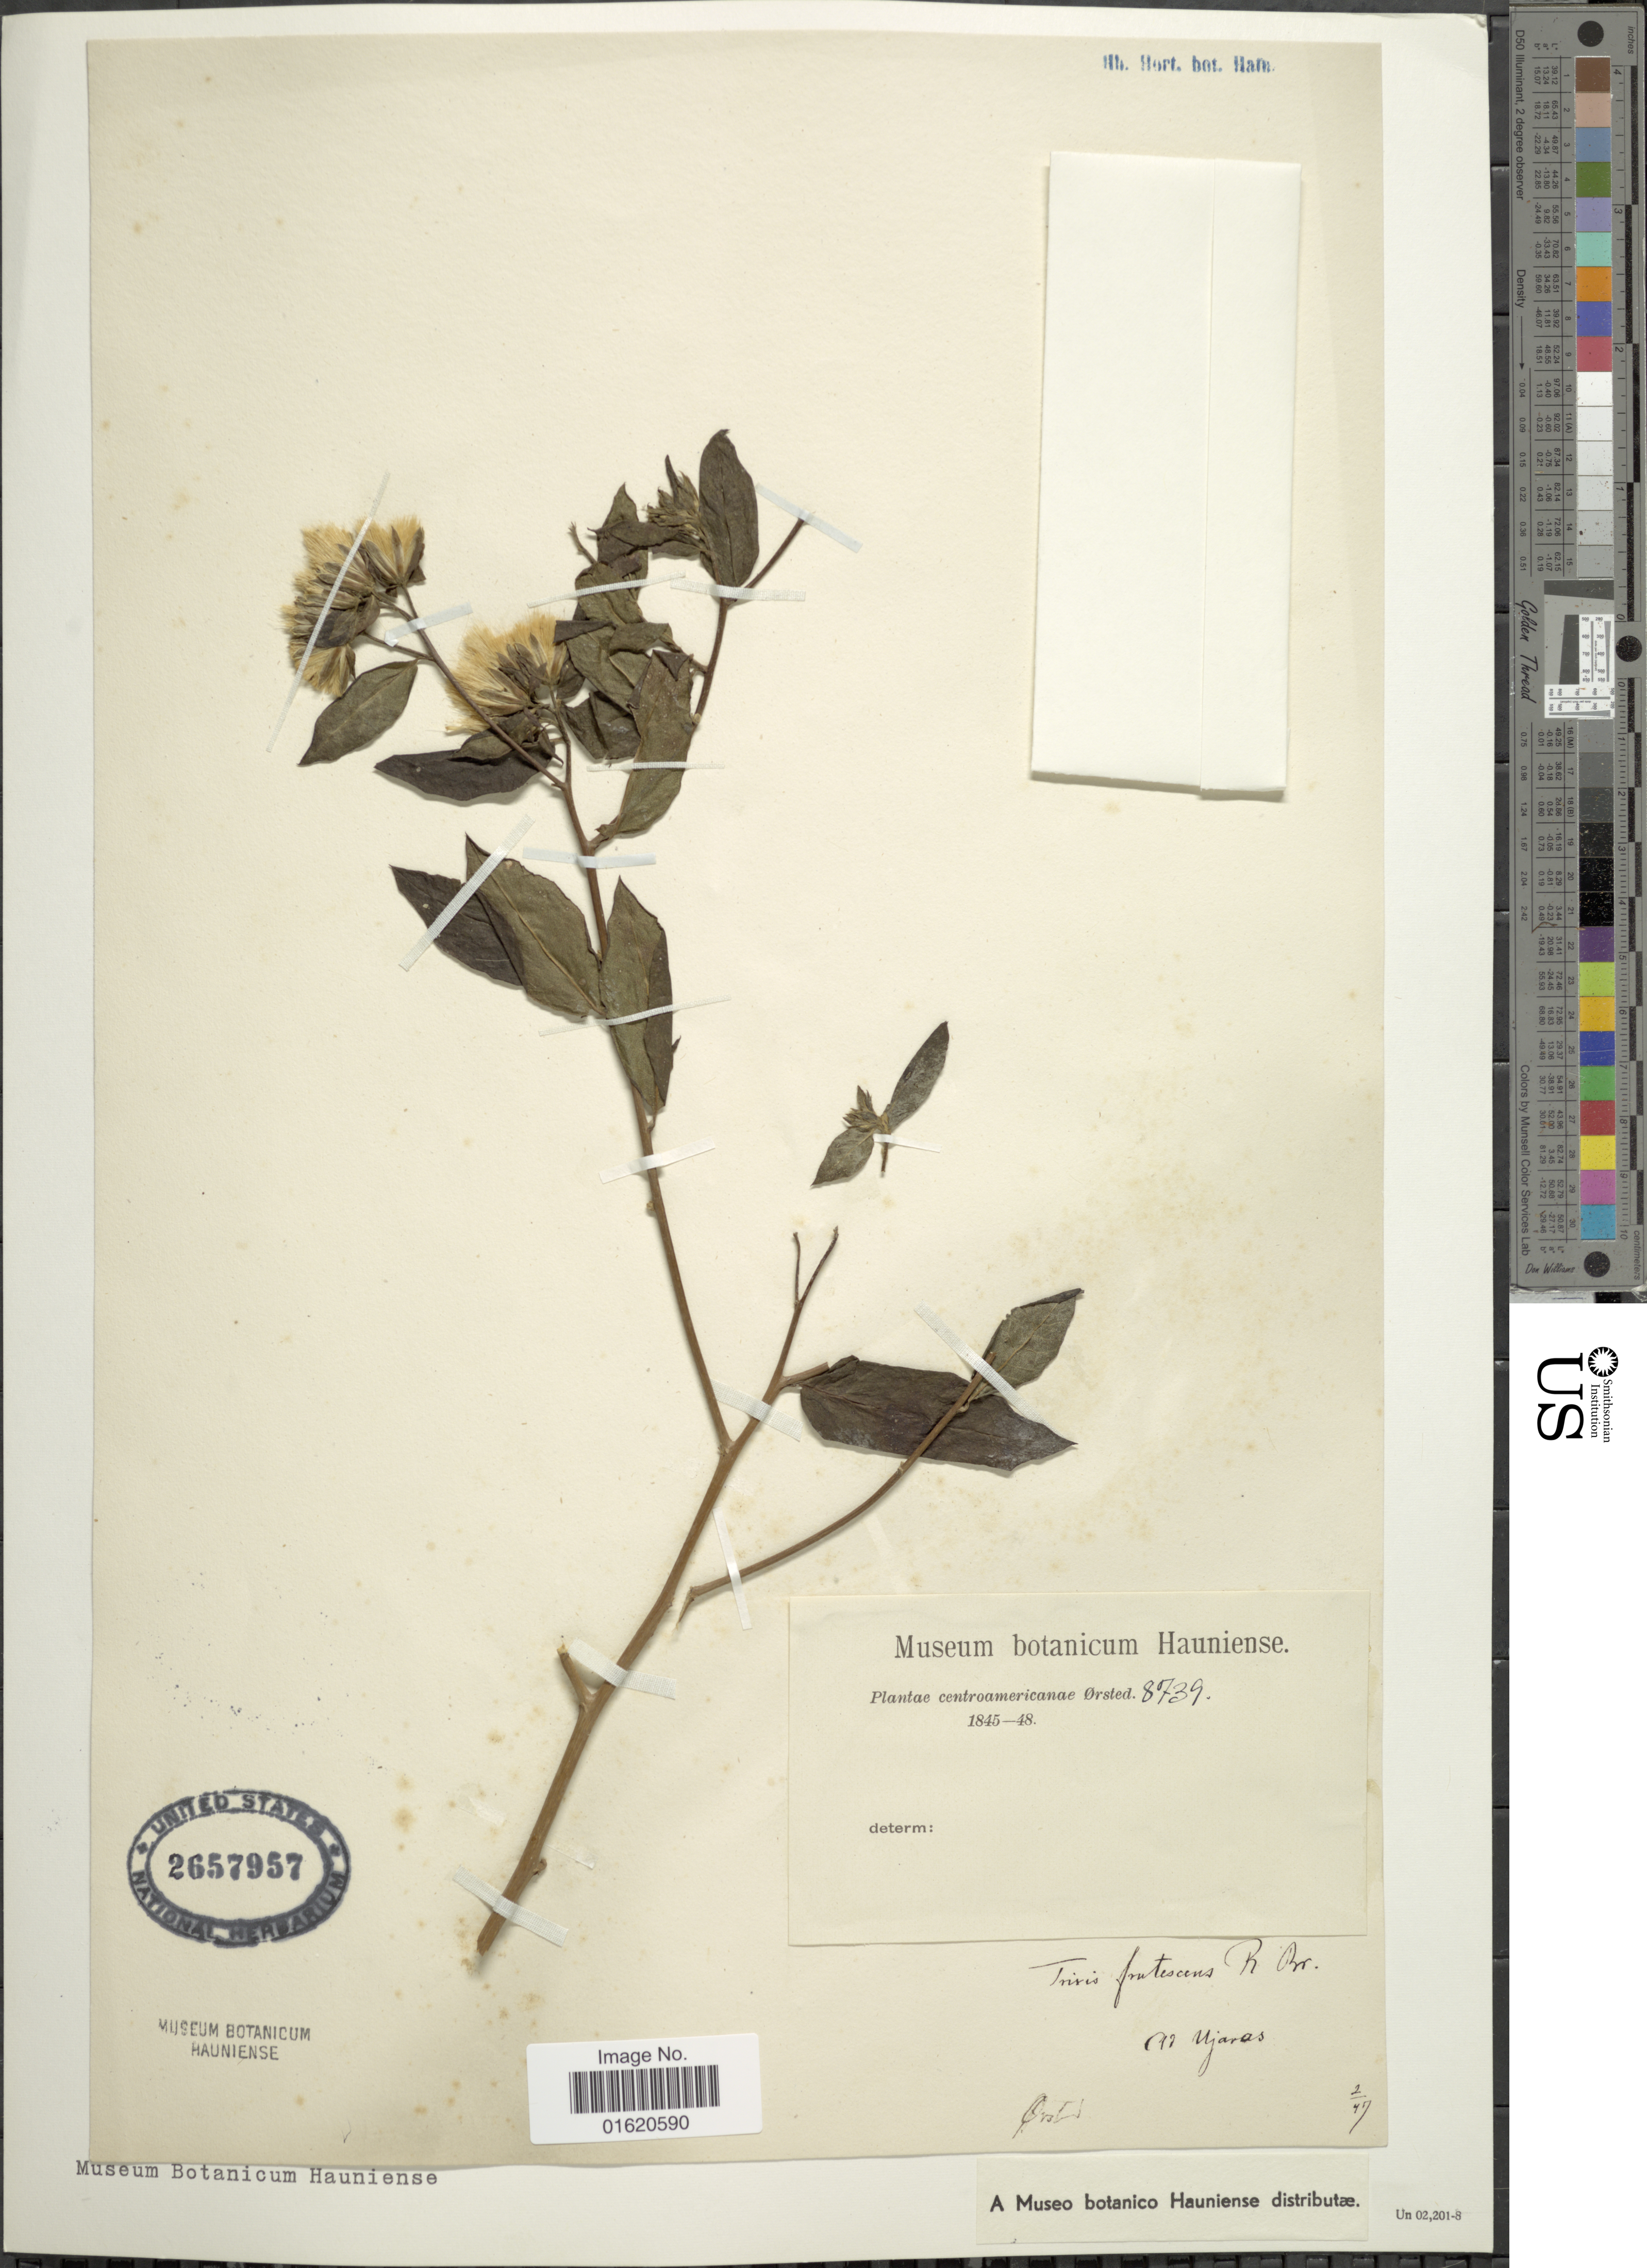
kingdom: Plantae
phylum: Tracheophyta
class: Magnoliopsida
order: Asterales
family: Asteraceae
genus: Trixis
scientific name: Trixis inula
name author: Crantz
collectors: Ørsted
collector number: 8739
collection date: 1847-02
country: Costa Rica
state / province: Cartago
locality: Ad Ujaras [Ujarrás]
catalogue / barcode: US 2657957